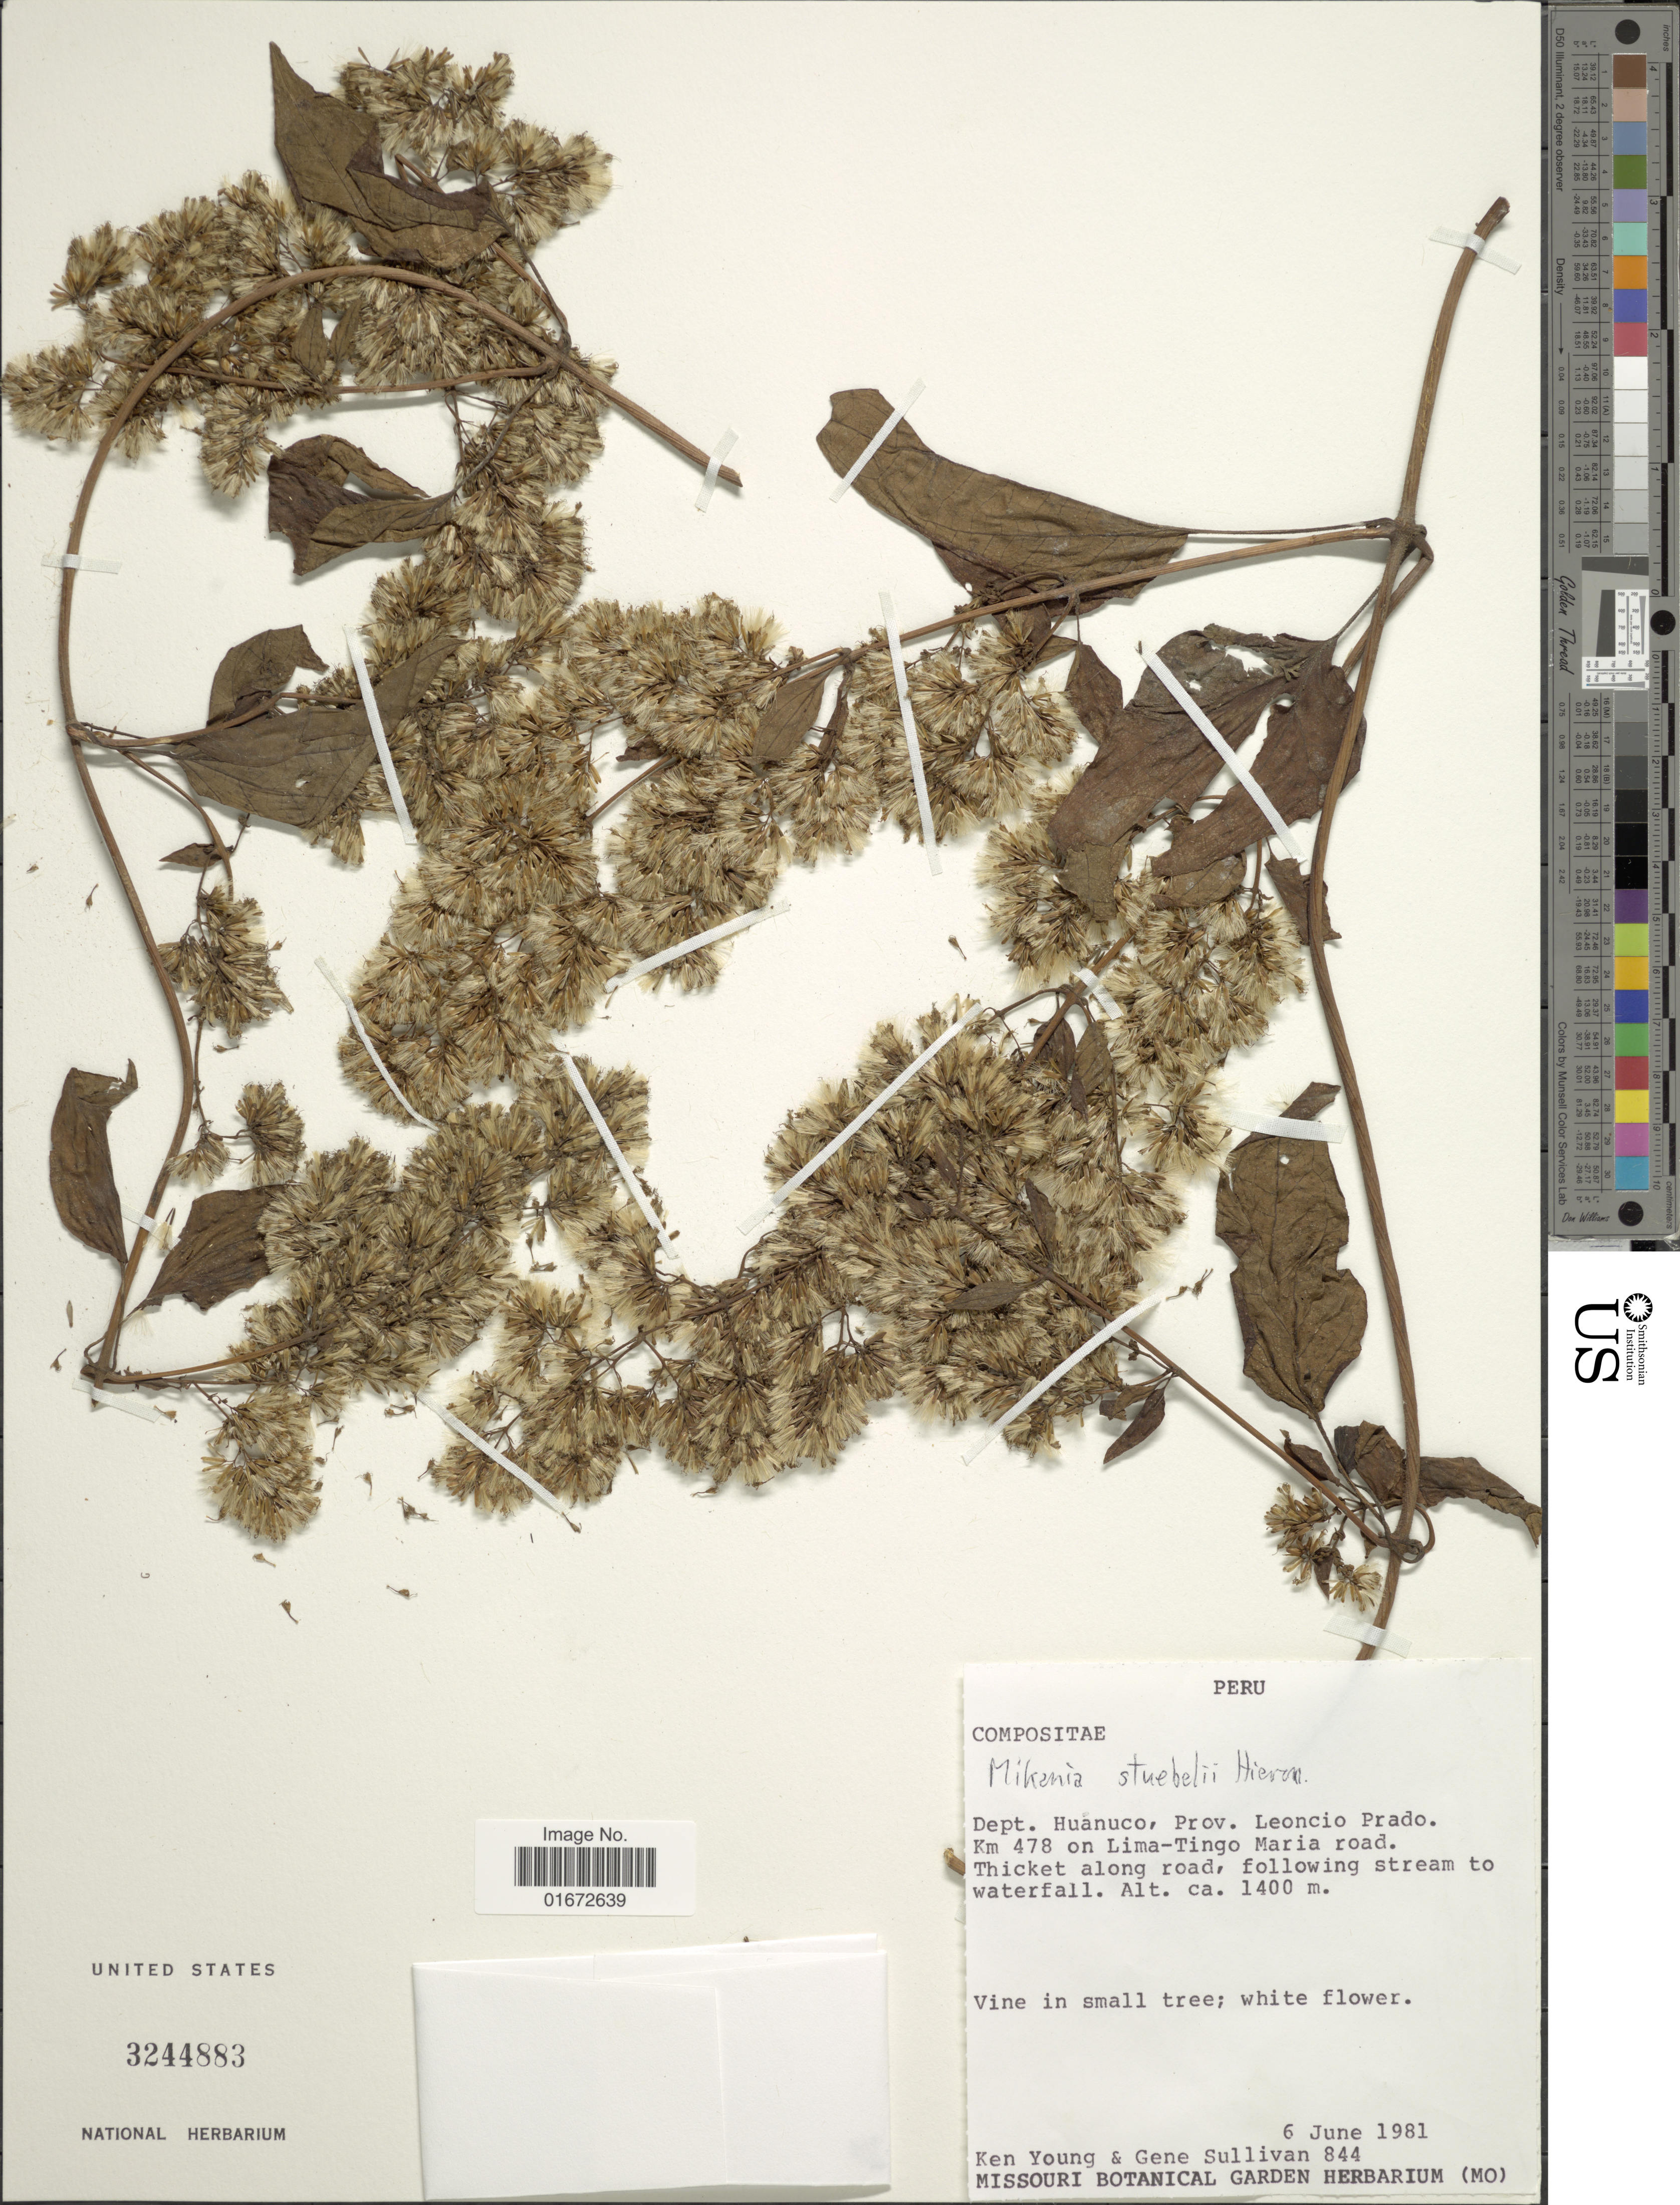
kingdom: Plantae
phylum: Tracheophyta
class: Magnoliopsida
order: Asterales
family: Asteraceae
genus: Mikania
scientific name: Mikania stuebelii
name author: Hieron.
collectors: K. Young & G. Sullivan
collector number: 844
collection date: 1981-06-06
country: Peru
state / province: Huánuco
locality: Dept. Huanuco, Prov. Leoncio Prado. Km 478 on Lima-Tingo Maria road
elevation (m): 1400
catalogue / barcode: US 3244883